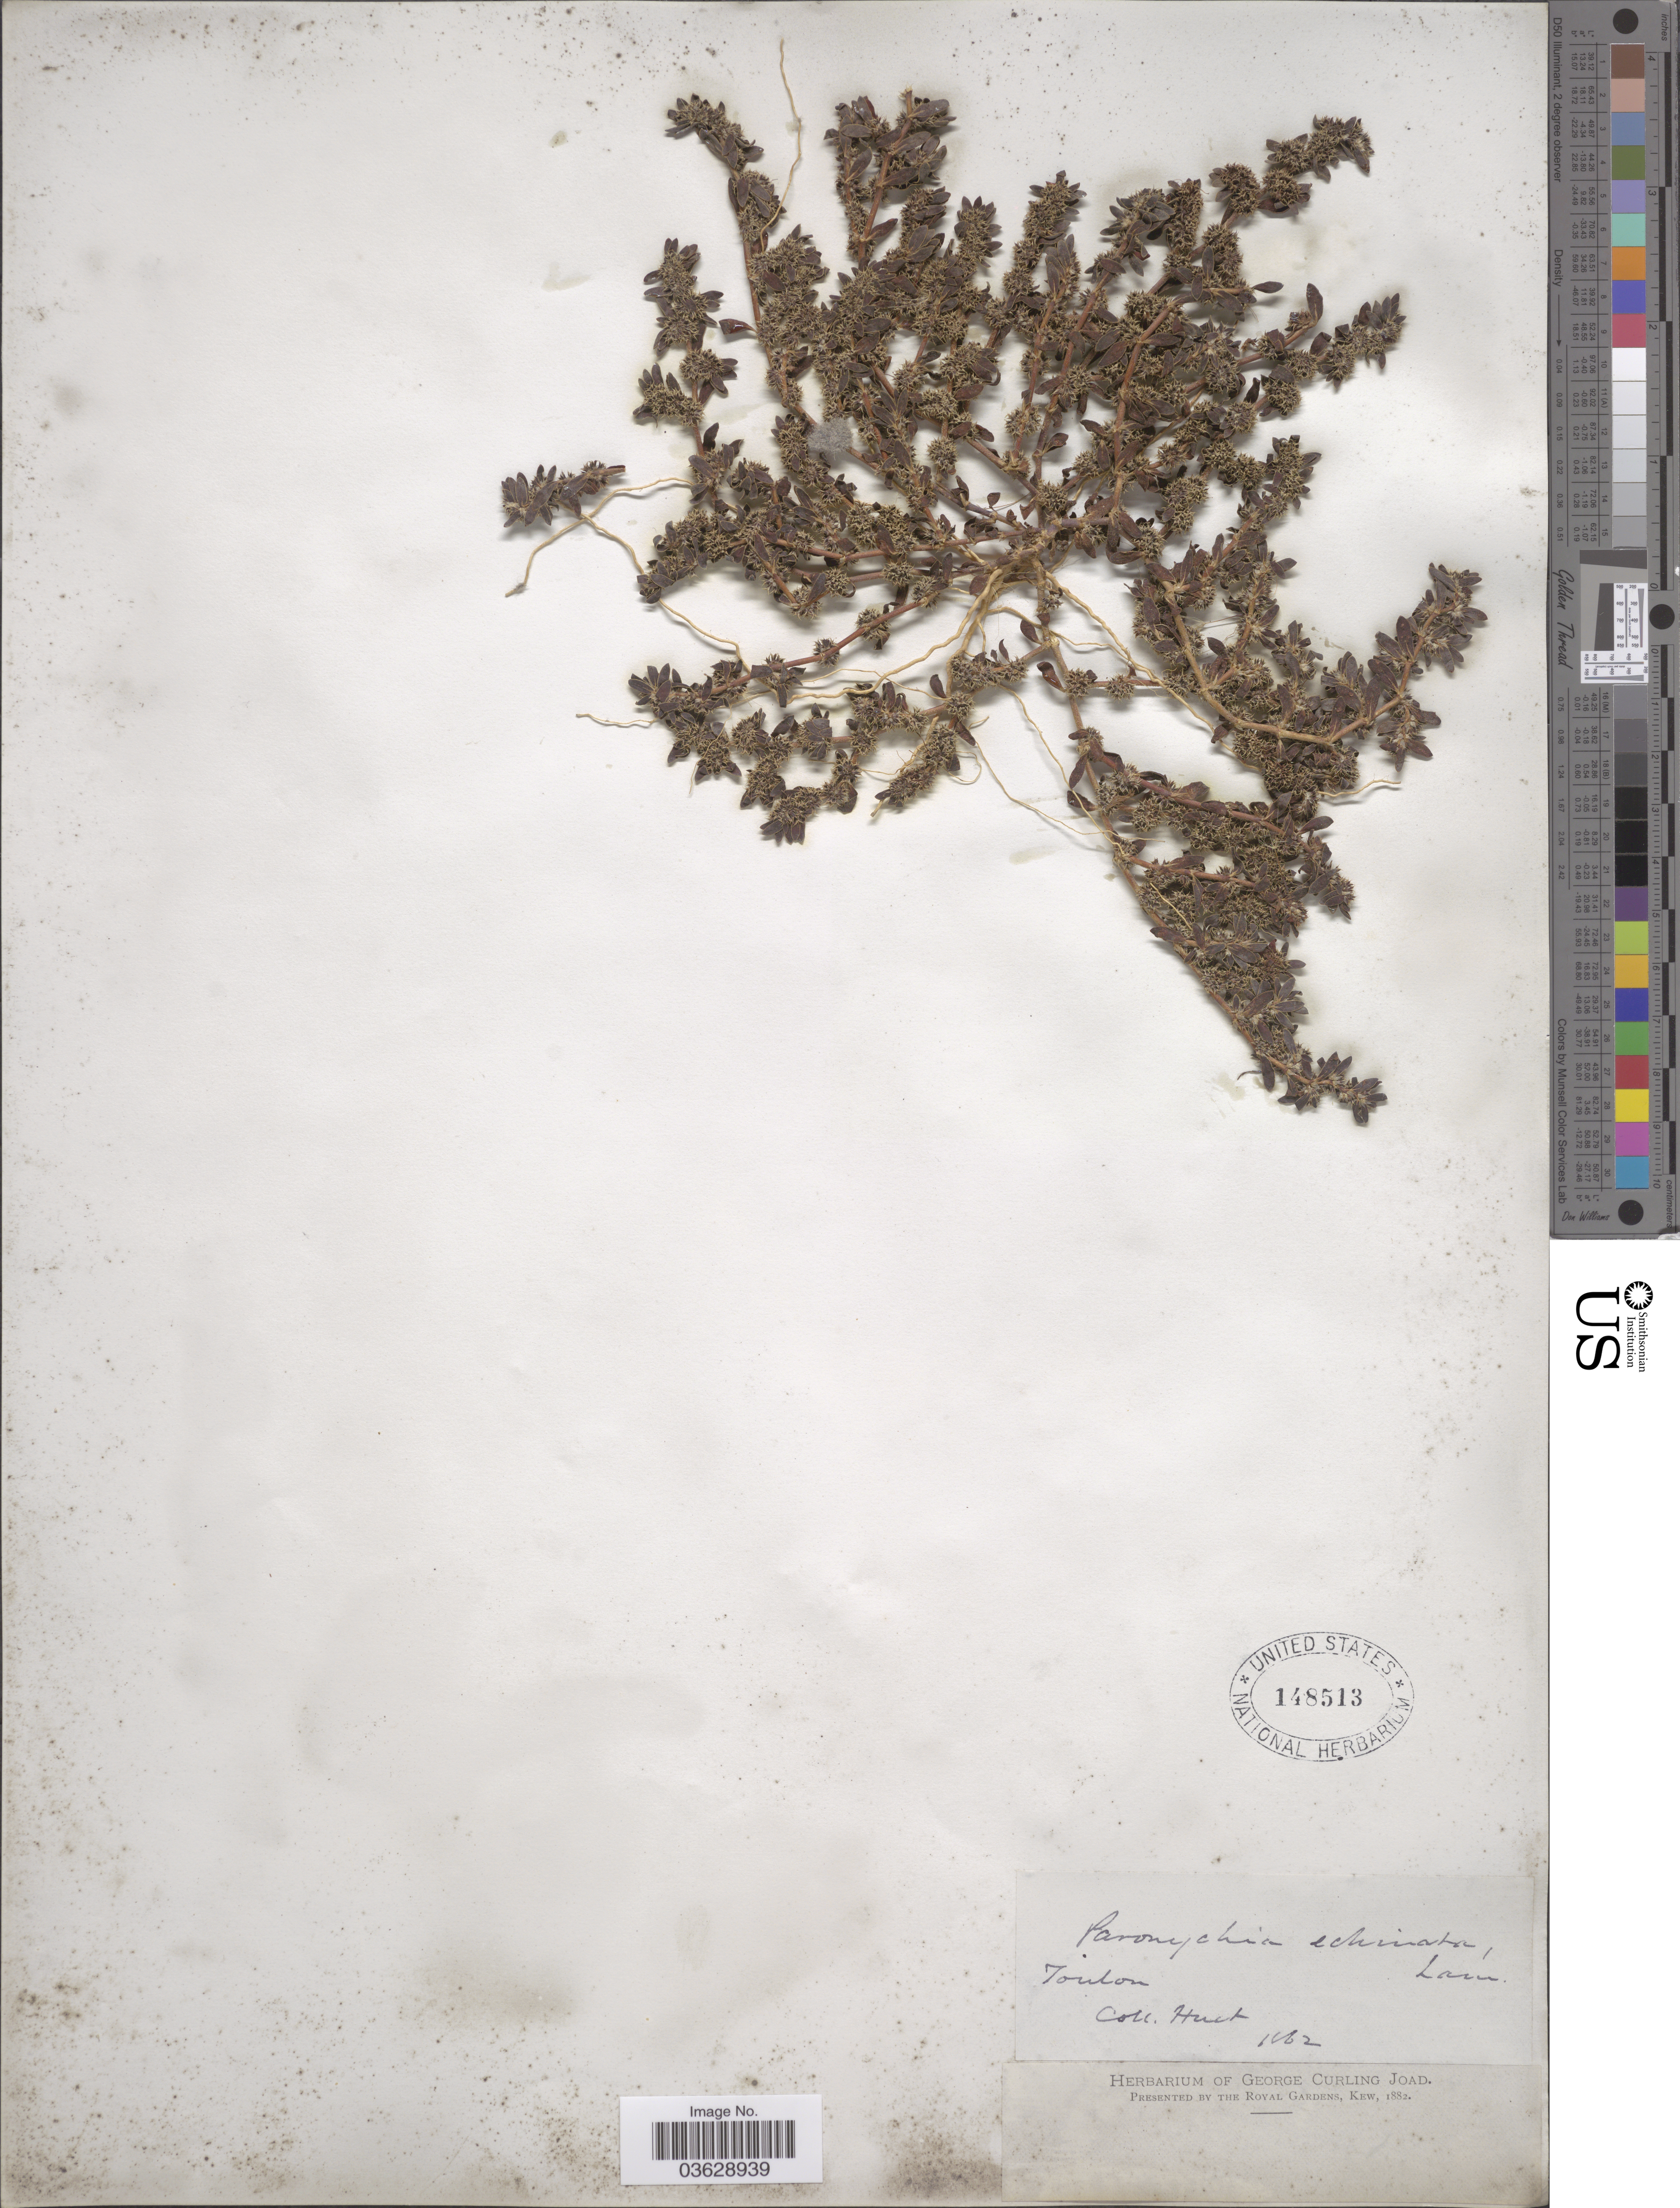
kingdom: Plantae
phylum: Tracheophyta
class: Magnoliopsida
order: Caryophyllales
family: Caryophyllaceae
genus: Paronychia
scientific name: Paronychia echinulata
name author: Chater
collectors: -. Huet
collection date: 1862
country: France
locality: Toulon.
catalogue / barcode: US 148513